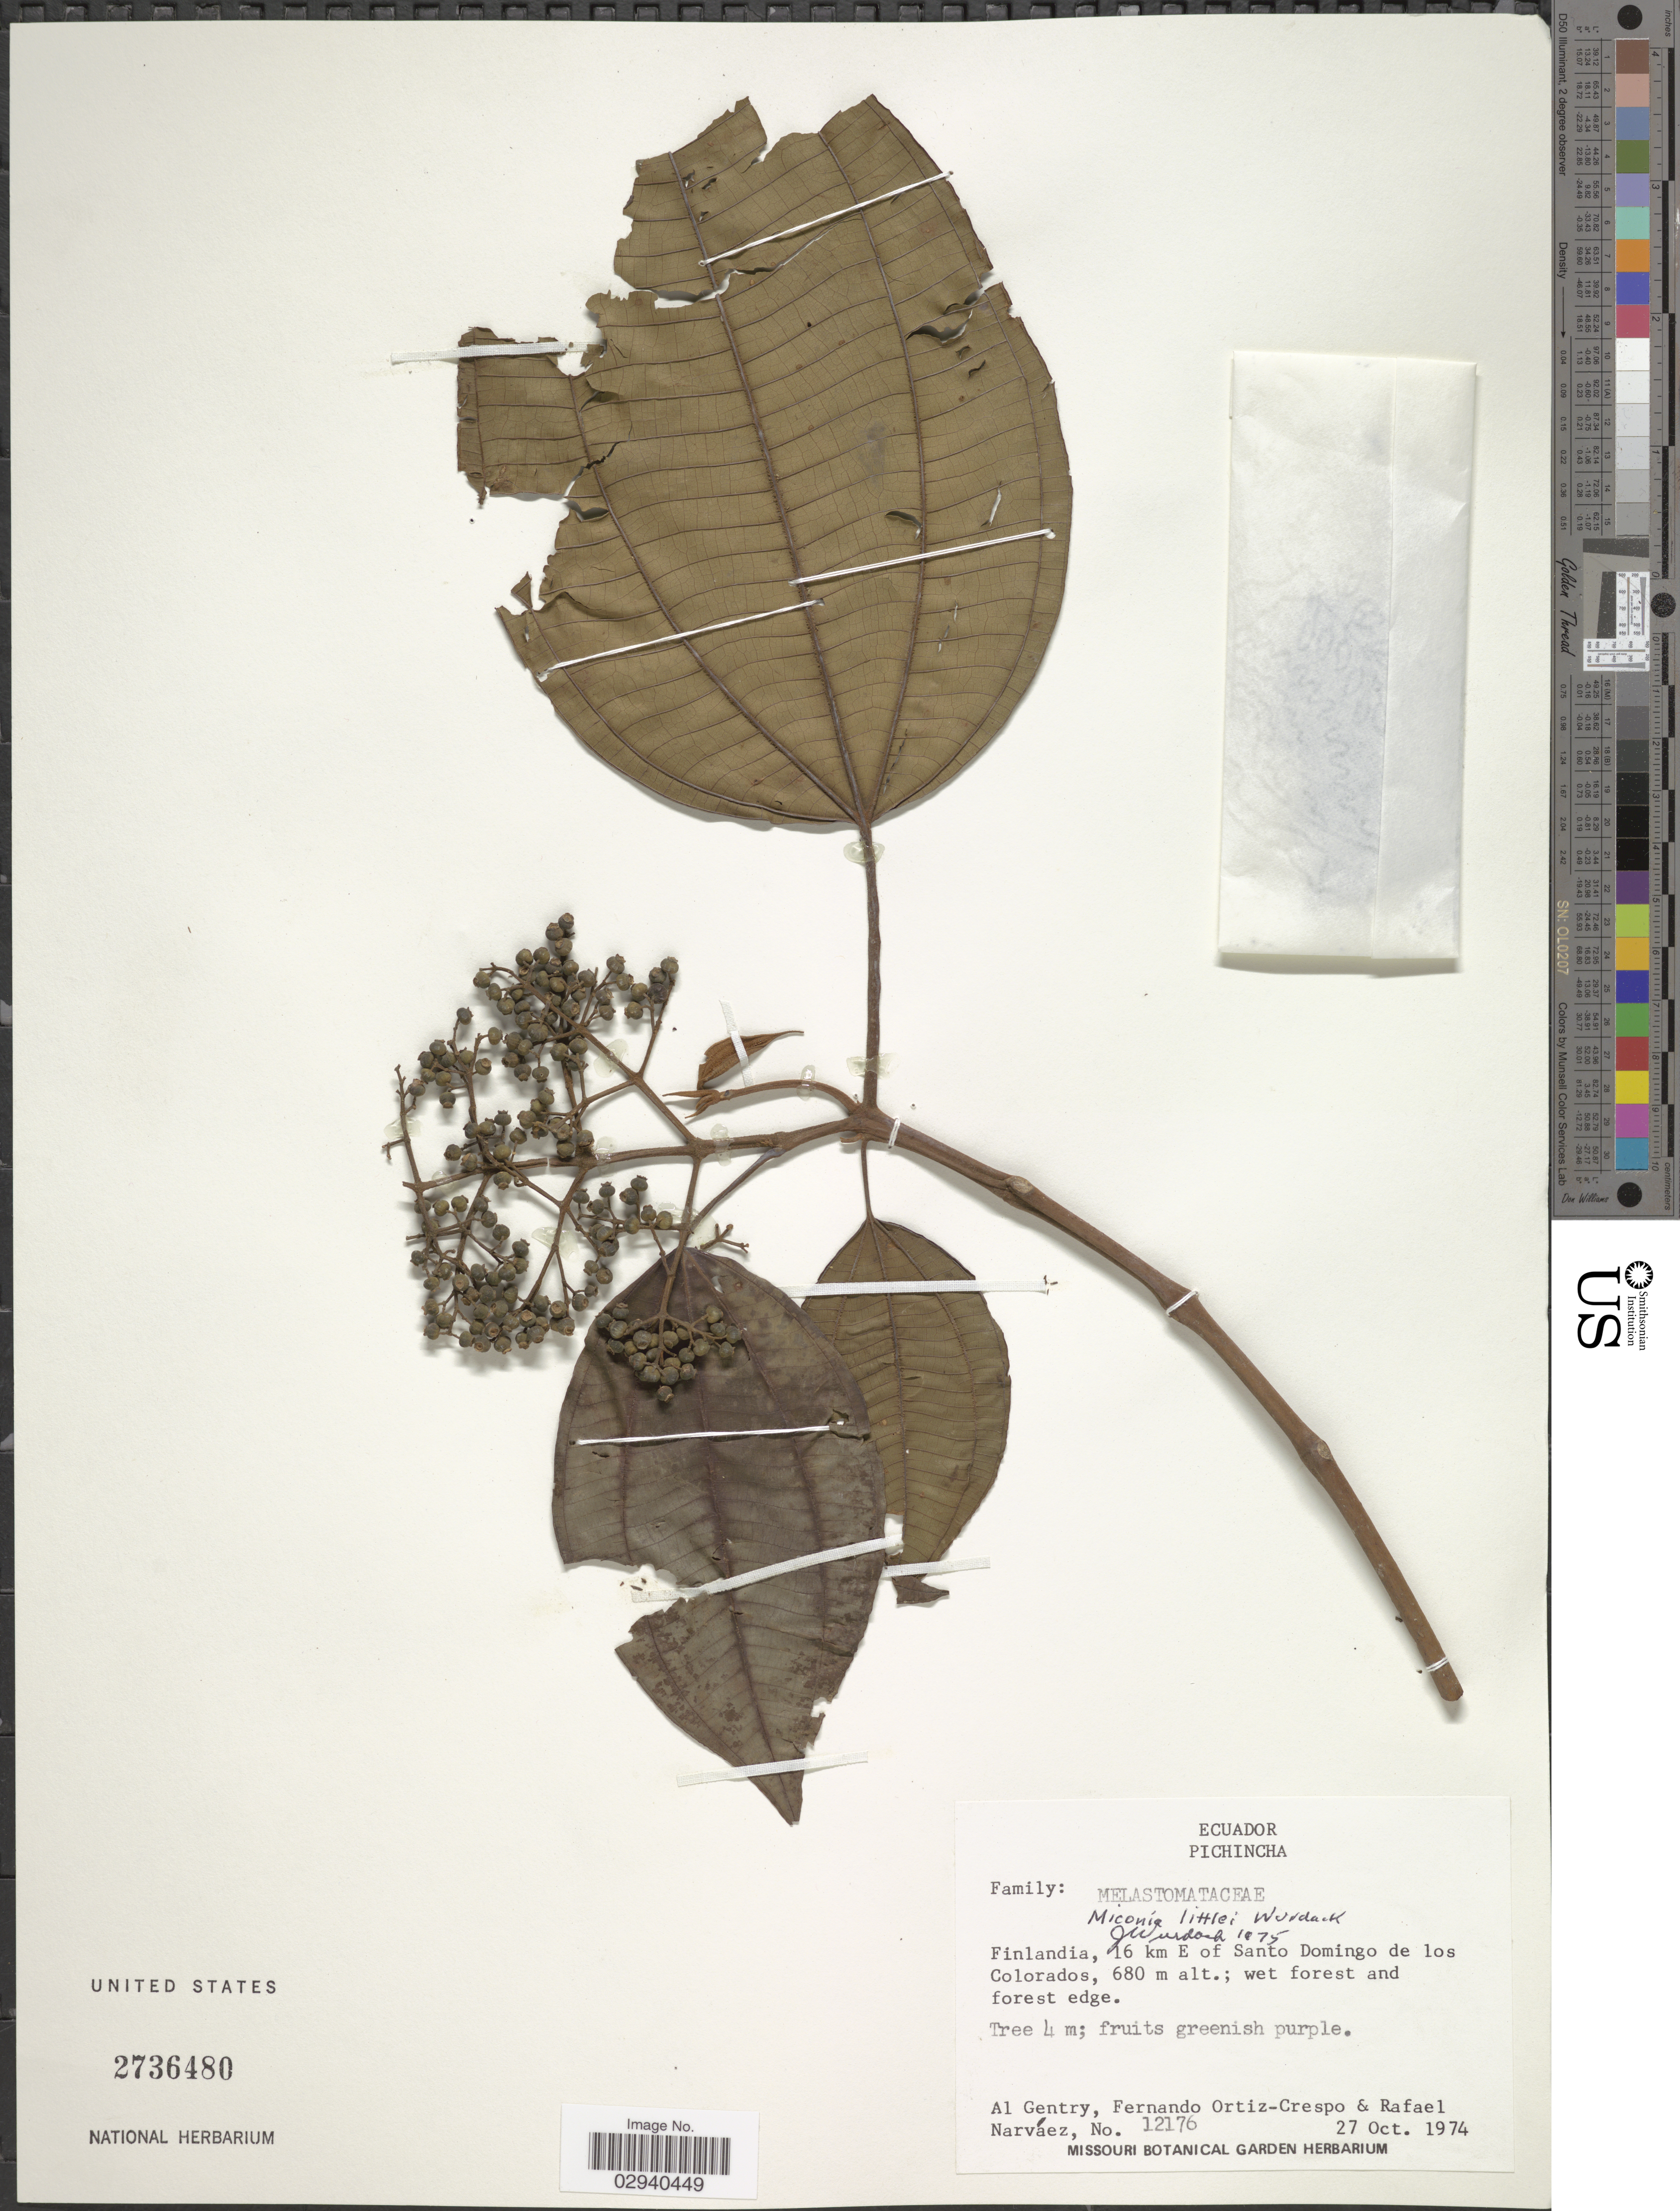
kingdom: Plantae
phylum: Tracheophyta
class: Magnoliopsida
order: Myrtales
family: Melastomataceae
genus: Miconia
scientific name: Miconia littlei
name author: Wurdack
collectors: A. H. Gentry, F. Ortiz-Crespo & R. Narváez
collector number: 12176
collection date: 1974-10-27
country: Ecuador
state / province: Pichincha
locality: Finlandia, 16 km E of Santo Domingo de los Colorados.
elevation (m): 680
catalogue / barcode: US 2736480